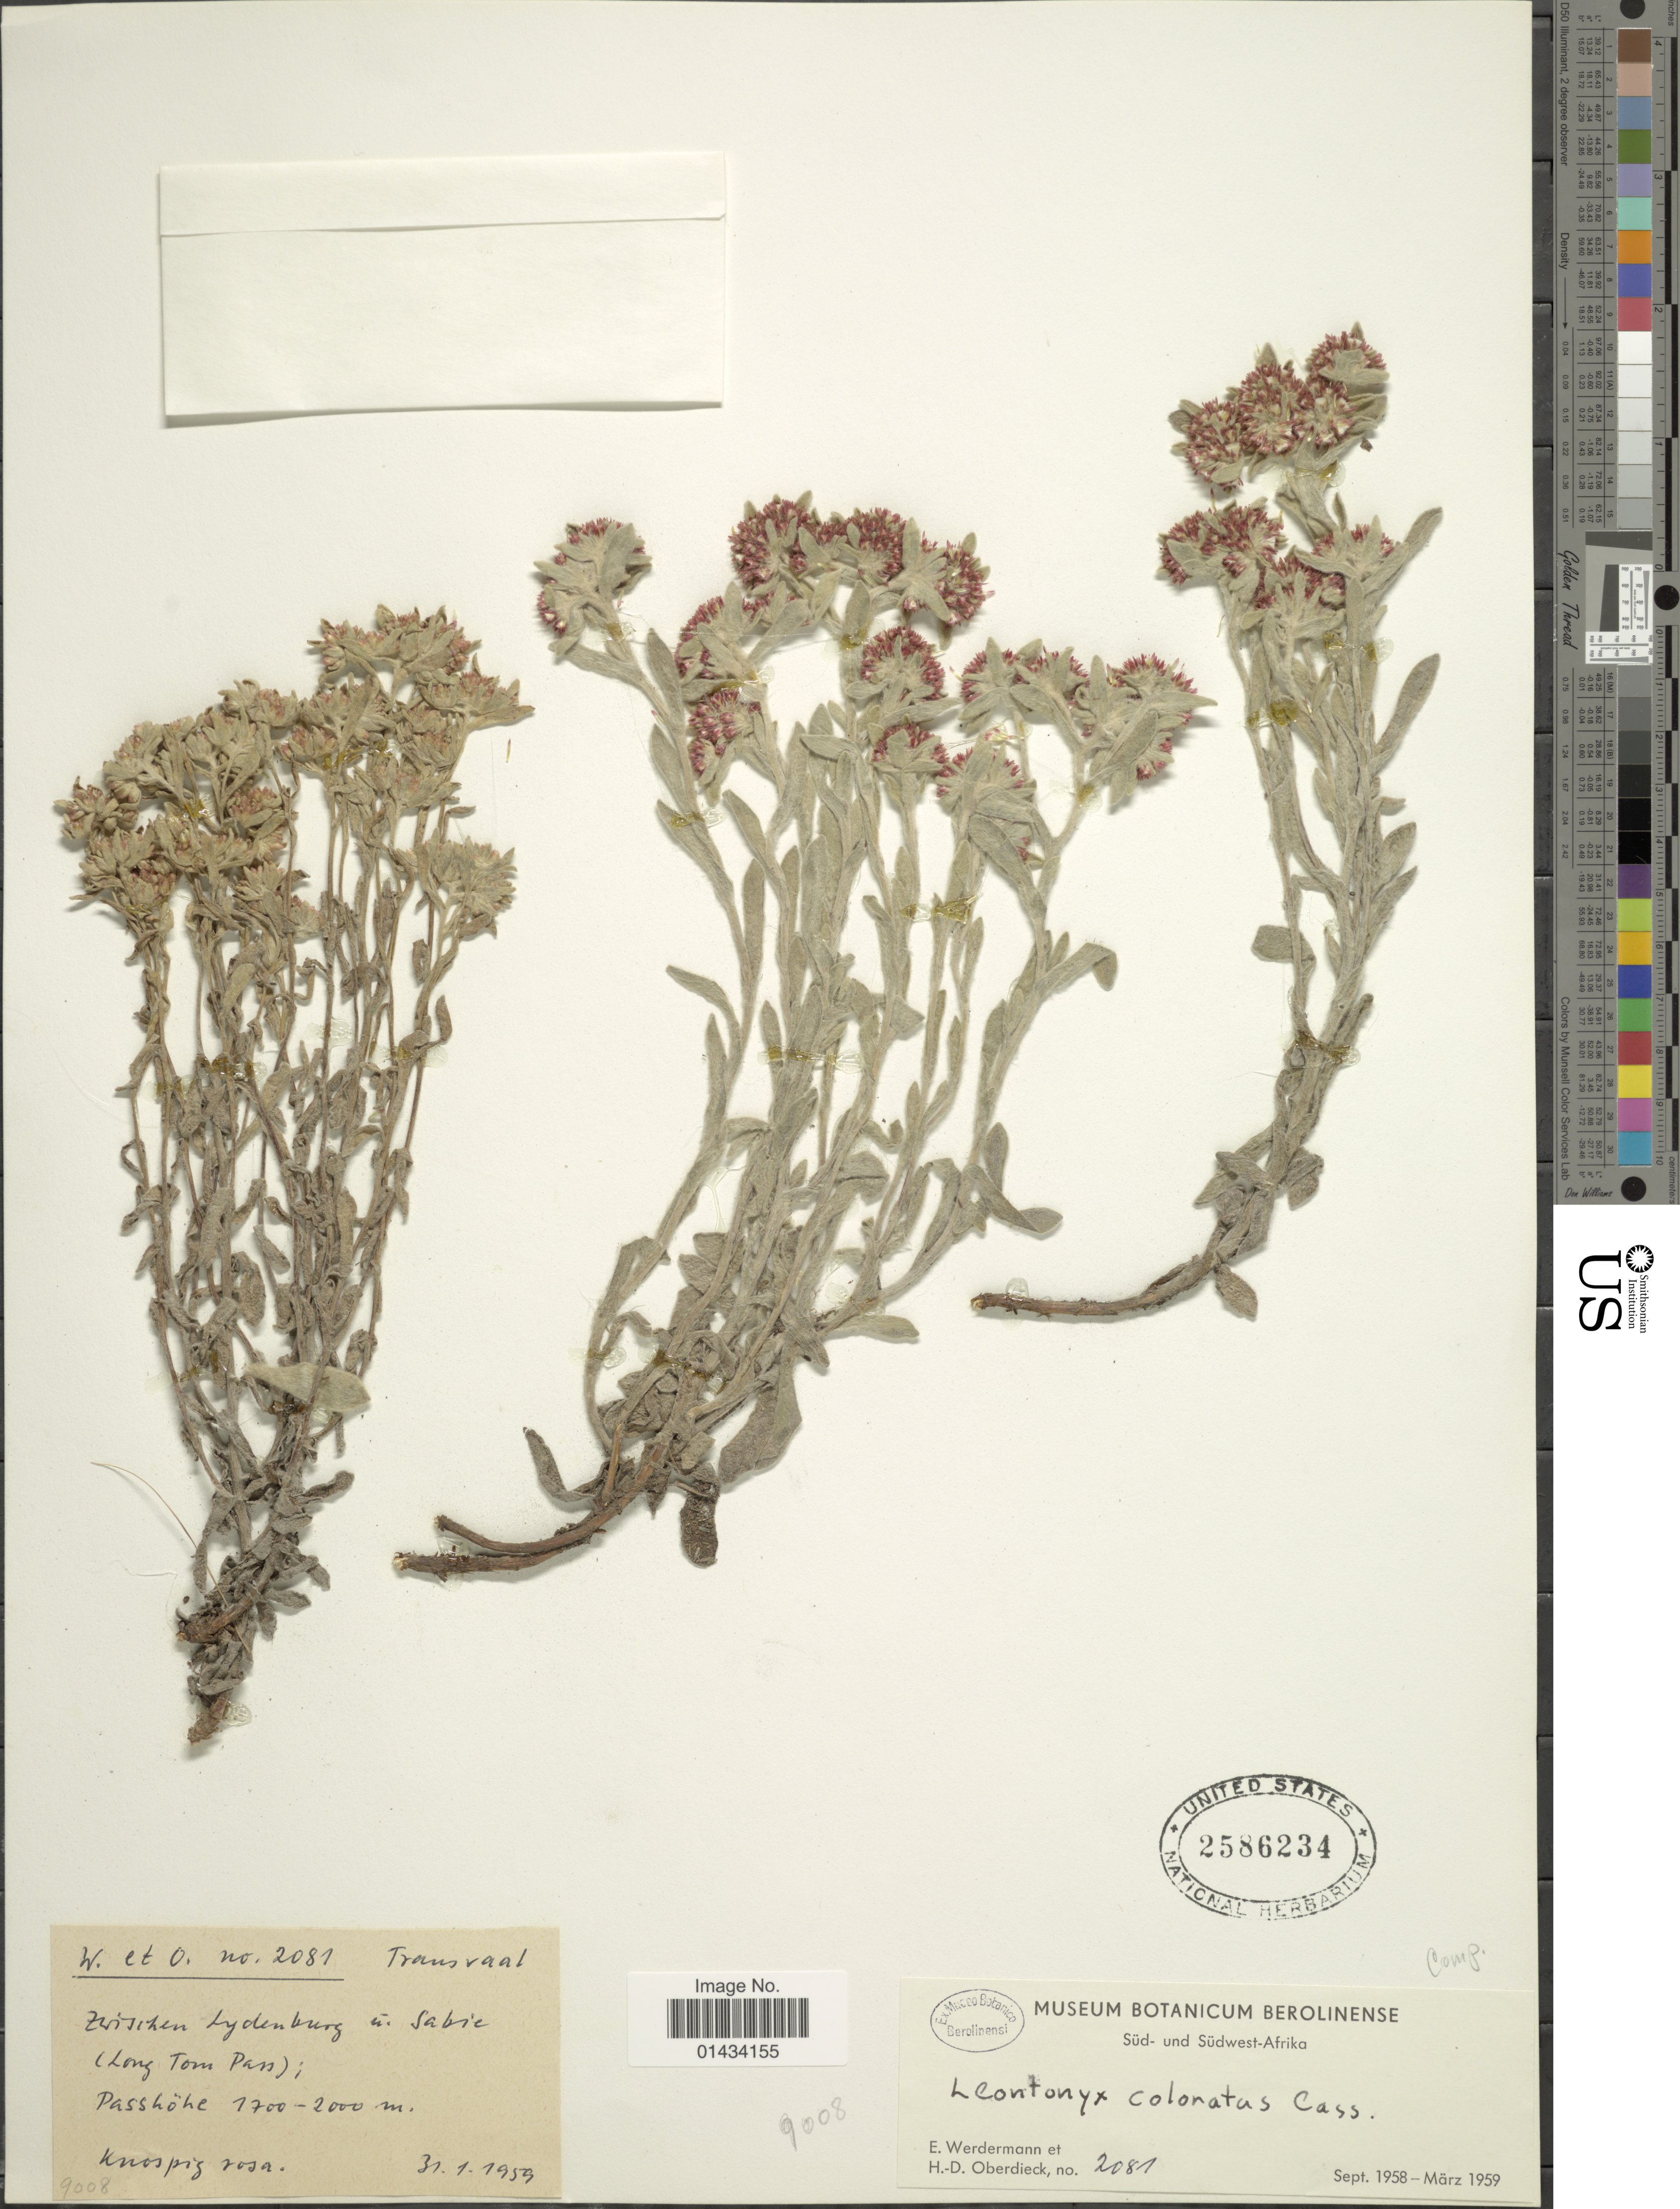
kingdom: Plantae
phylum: Tracheophyta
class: Magnoliopsida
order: Asterales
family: Asteraceae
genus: Leontonyx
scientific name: Leontonyx coloratus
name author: Cass.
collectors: E. Verdermann & H. Oberdieck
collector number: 2081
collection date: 1959-01-31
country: South Africa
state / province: Mpumalanga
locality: Süd-und Südwest-Afrika, Zwischen Lydenburg un Sabie (Long Tom Pass) Passhöhe.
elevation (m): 1700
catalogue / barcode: US 2586234